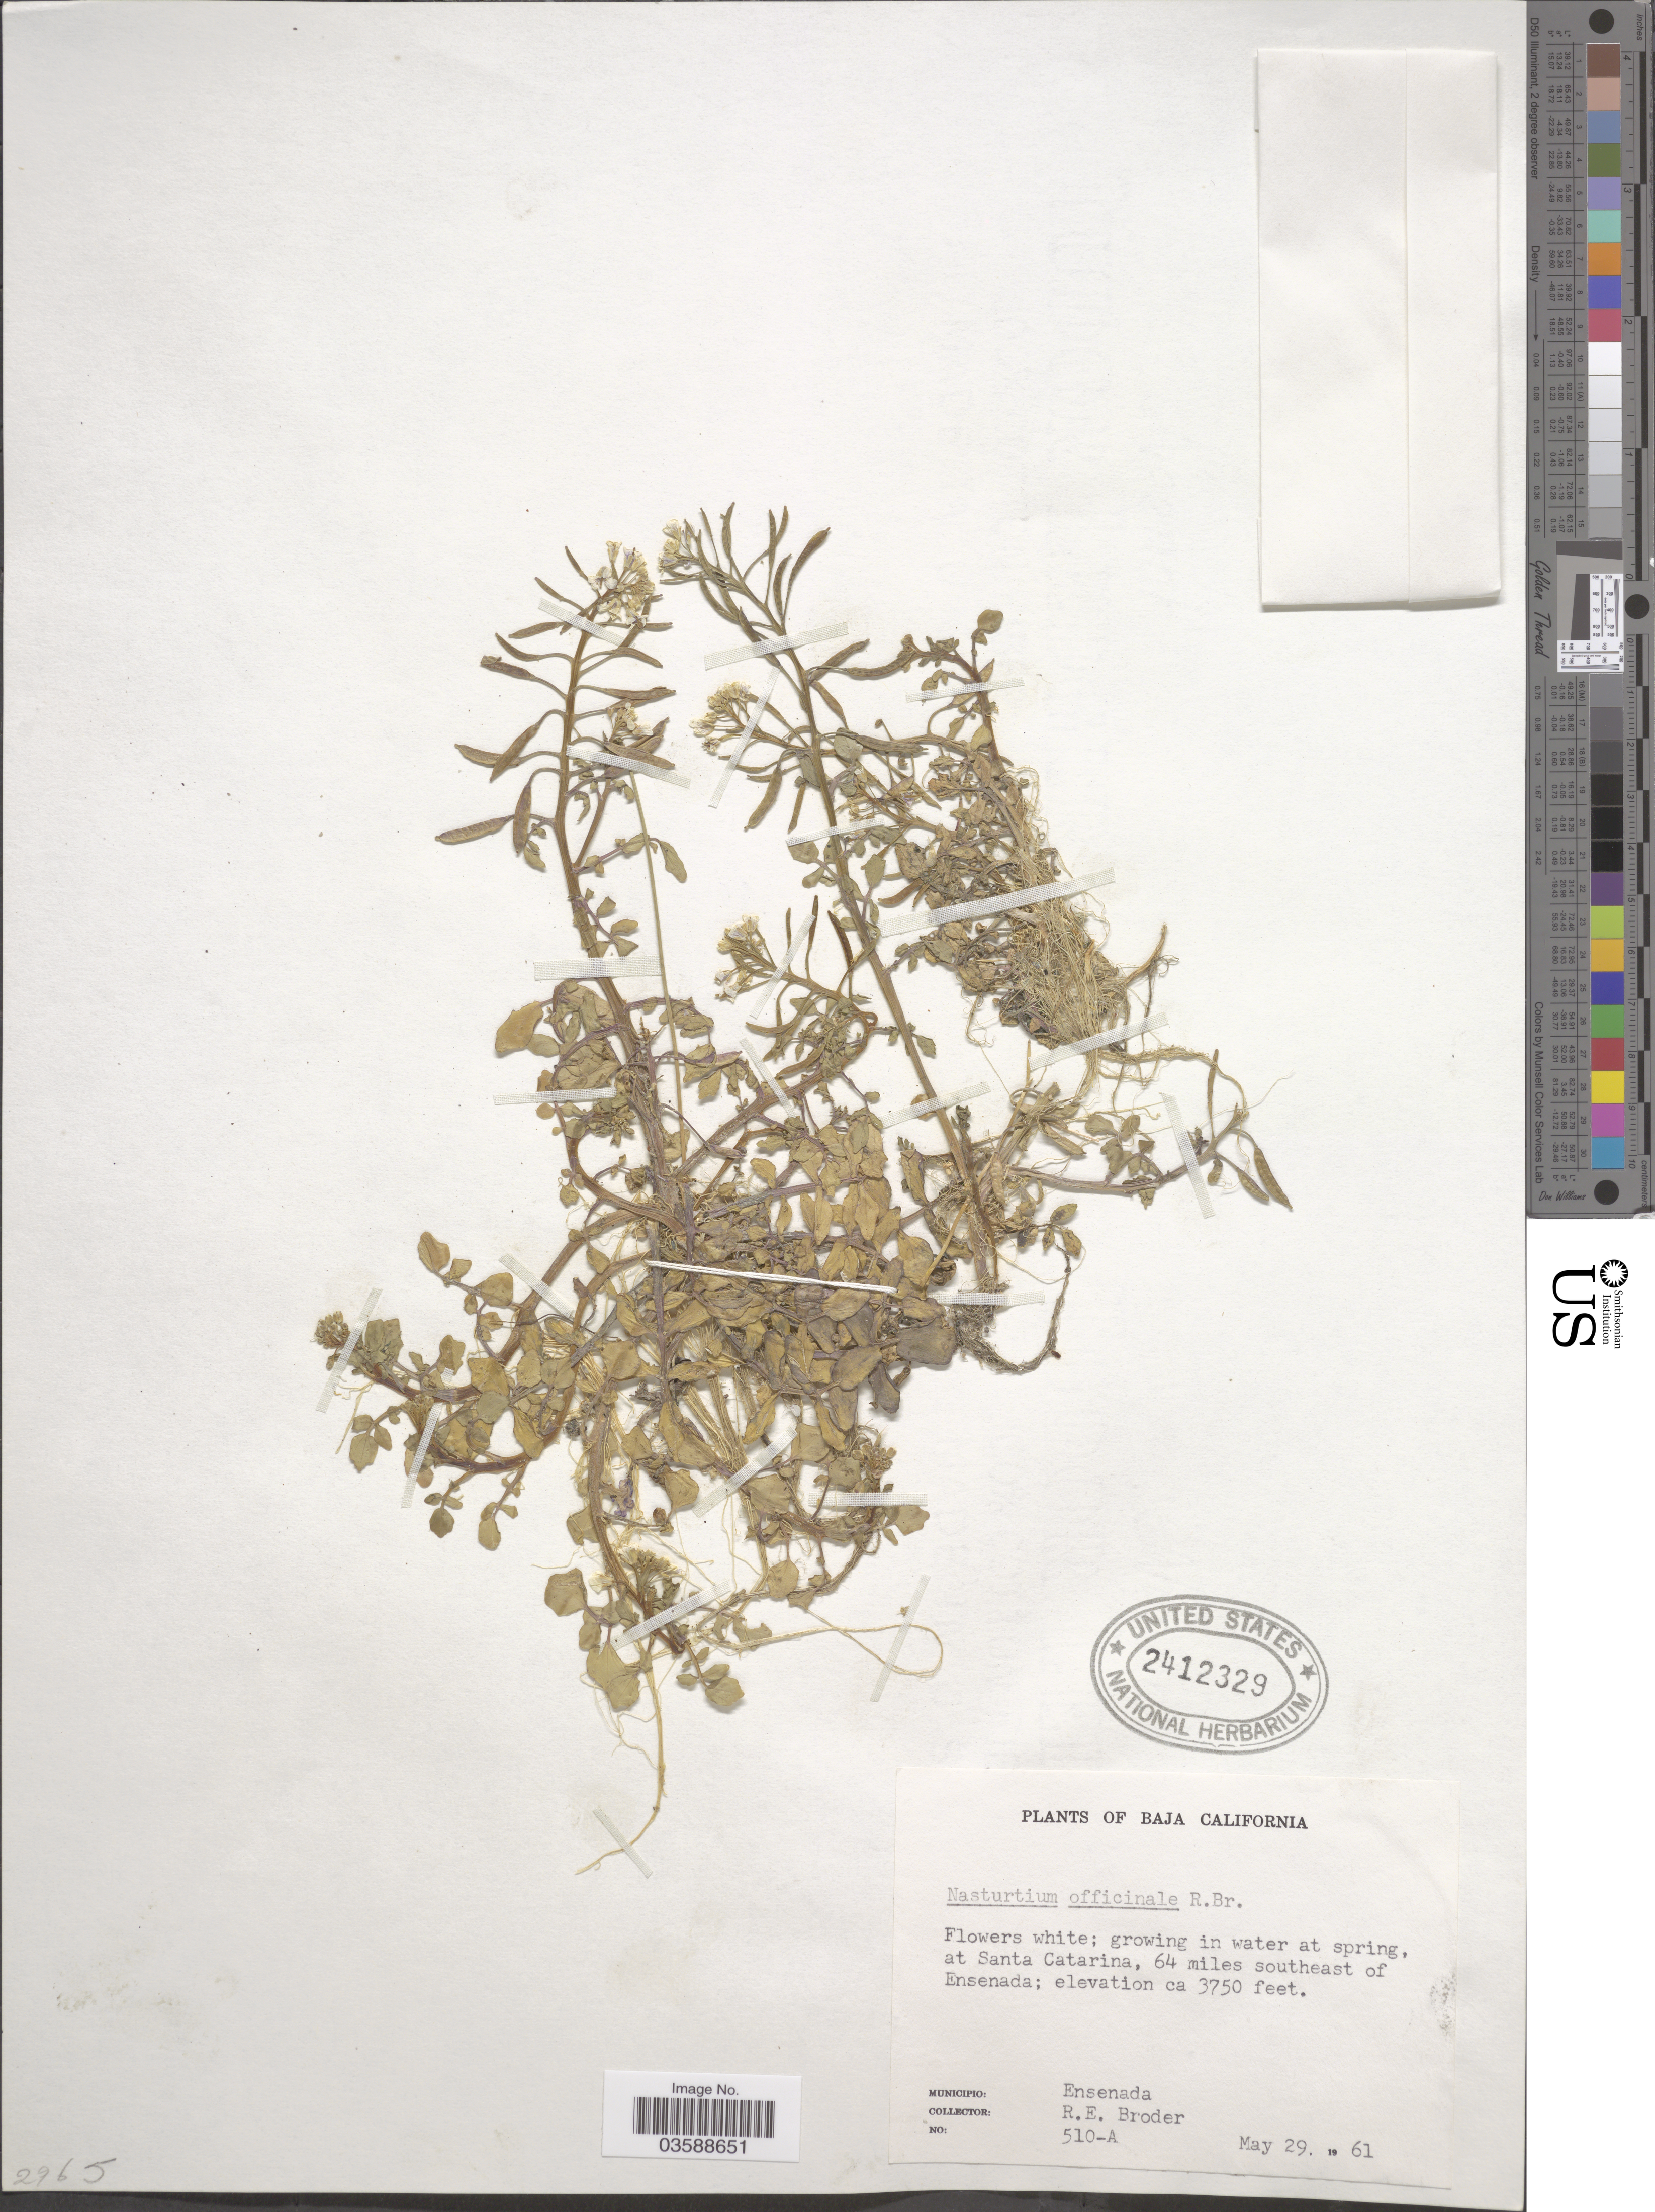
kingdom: Plantae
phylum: Tracheophyta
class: Magnoliopsida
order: Brassicales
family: Brassicaceae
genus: Nasturtium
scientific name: Nasturtium officinale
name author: R. Br.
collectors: R. Broder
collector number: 510-A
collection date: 1961-05-29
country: Mexico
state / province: Baja California Norte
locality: At Santa Catarina, 64 miles southeast of Ensenada. Municipio: Ensenada.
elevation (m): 1143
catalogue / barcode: US 2412329